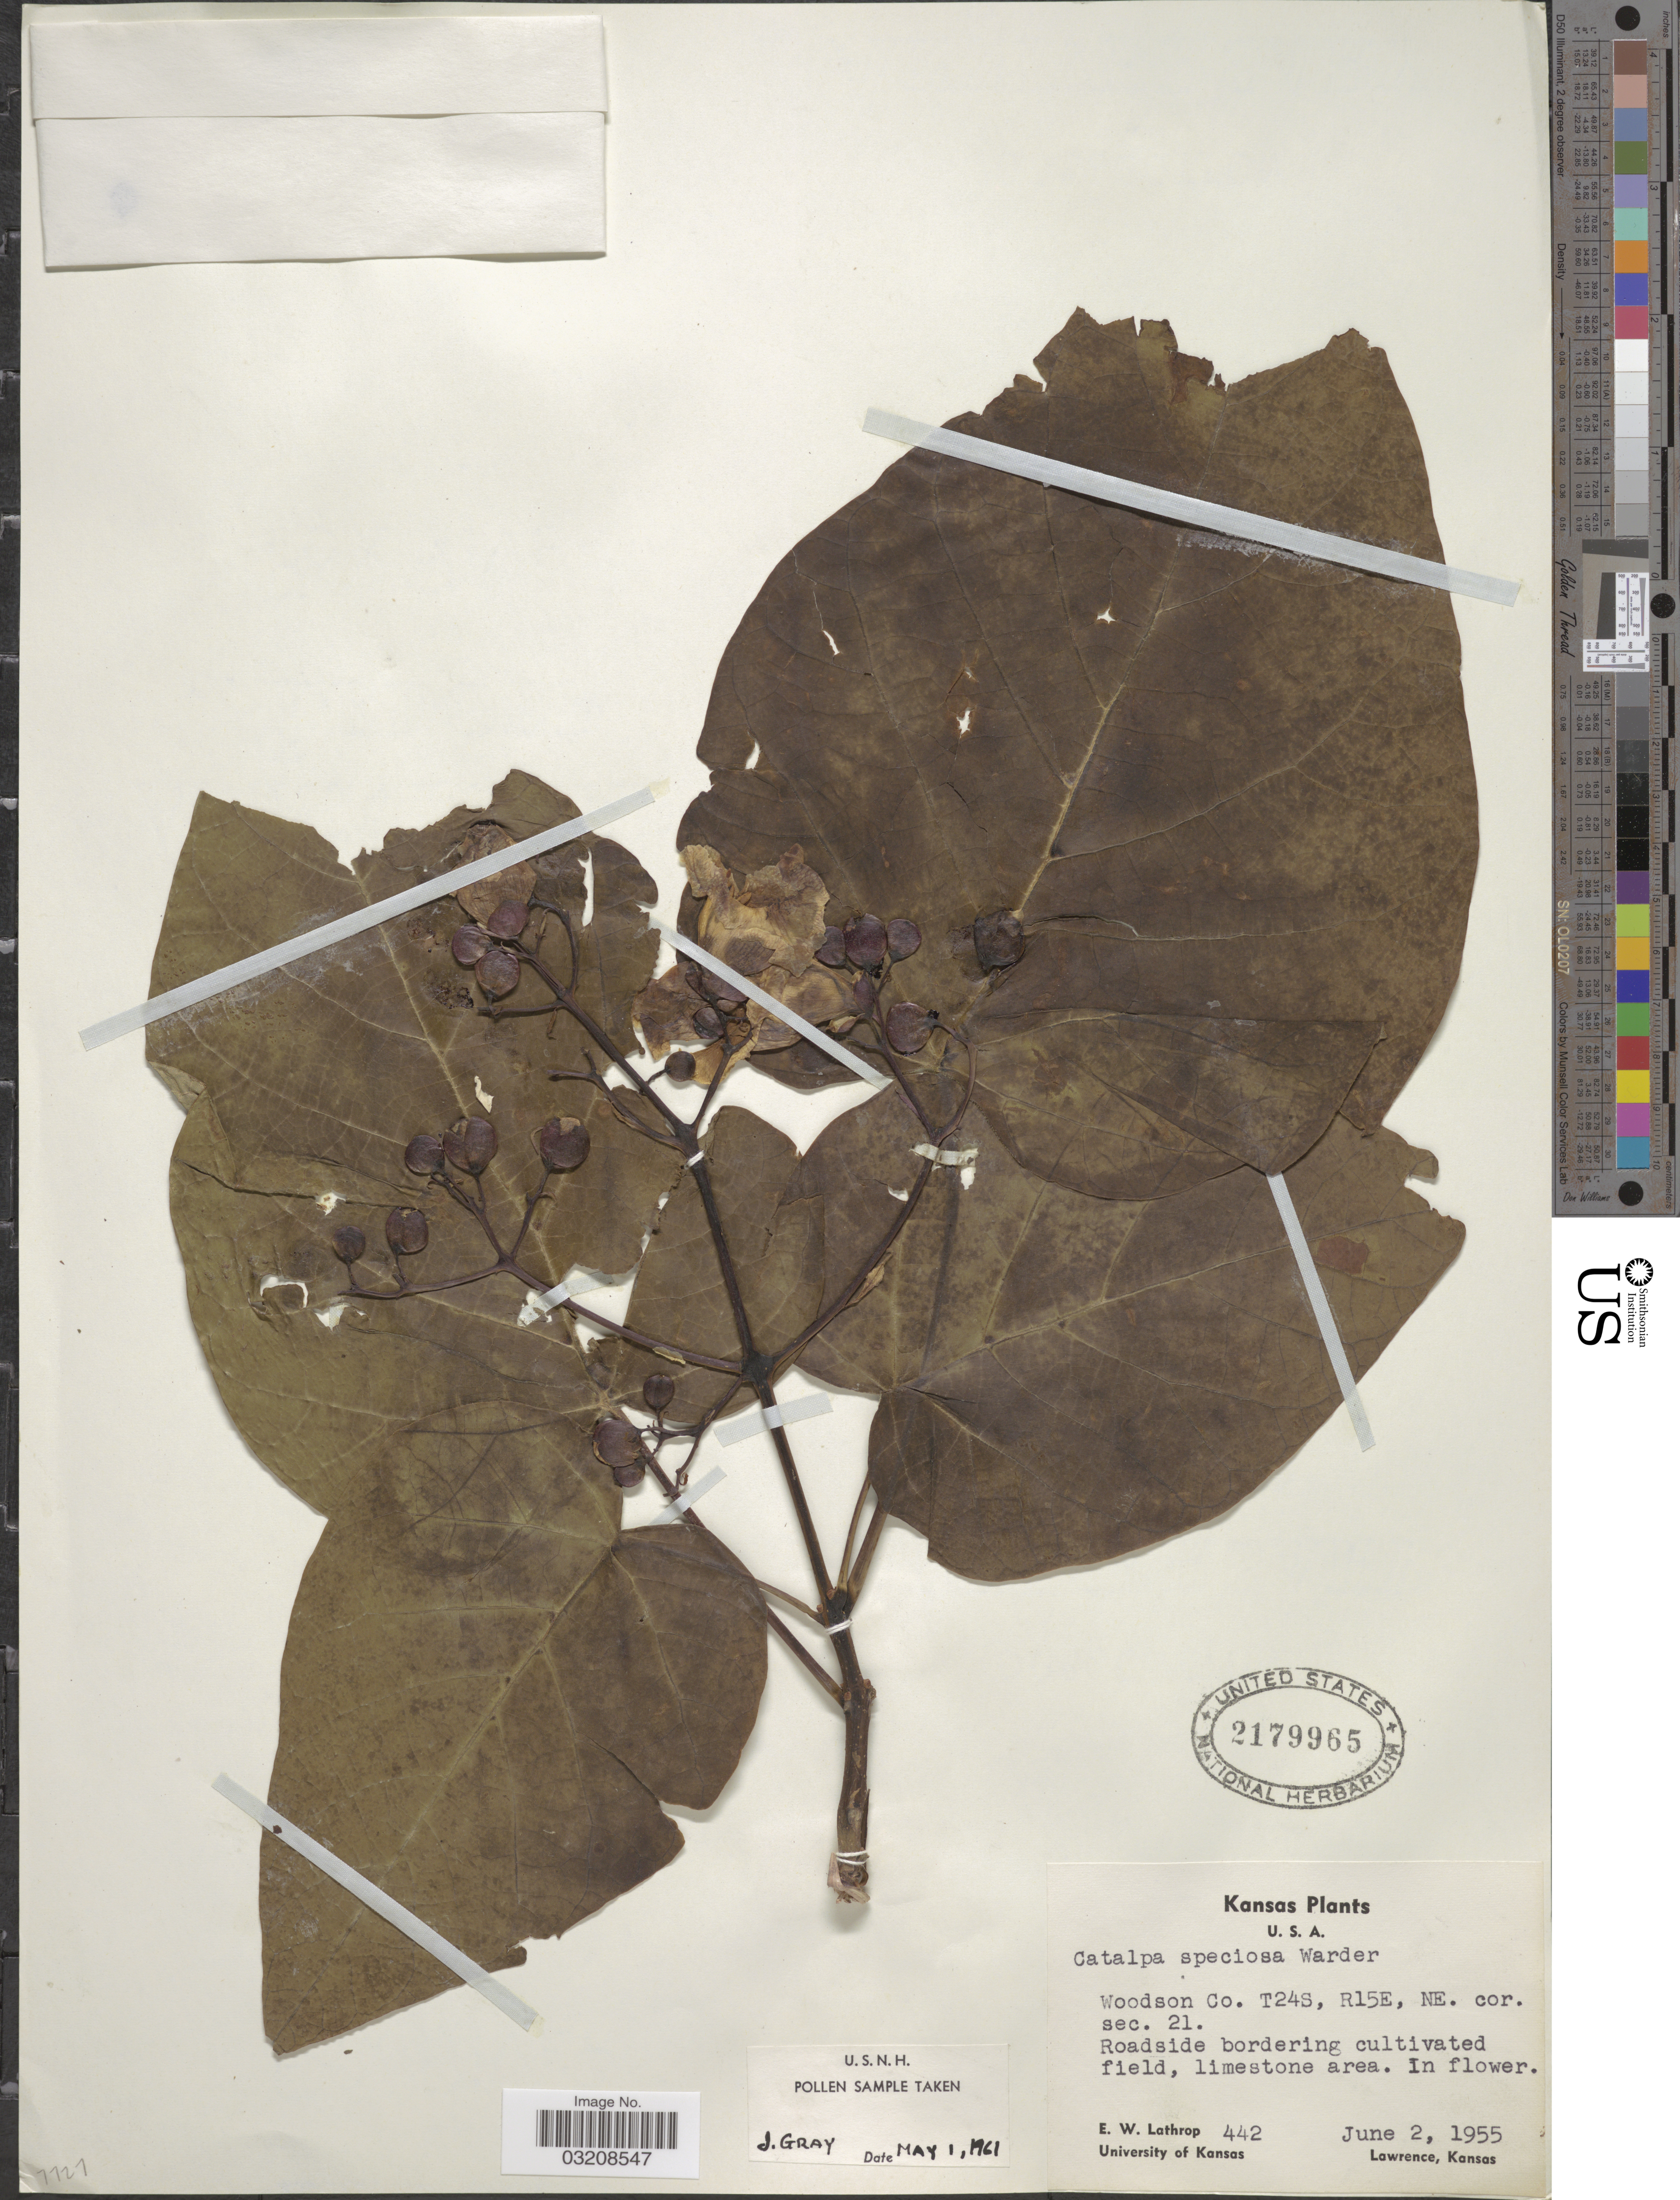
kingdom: Plantae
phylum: Tracheophyta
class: Magnoliopsida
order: Lamiales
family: Bignoniaceae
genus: Catalpa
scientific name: Catalpa speciosa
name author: (Warder) Warder ex Engelm.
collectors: E. W. Lathrop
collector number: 442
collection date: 1955-06-02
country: United States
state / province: Kansas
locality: U.S.A. Woodson Co. T24S, R15E, NE. cor. sec. 21.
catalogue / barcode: US 2179965